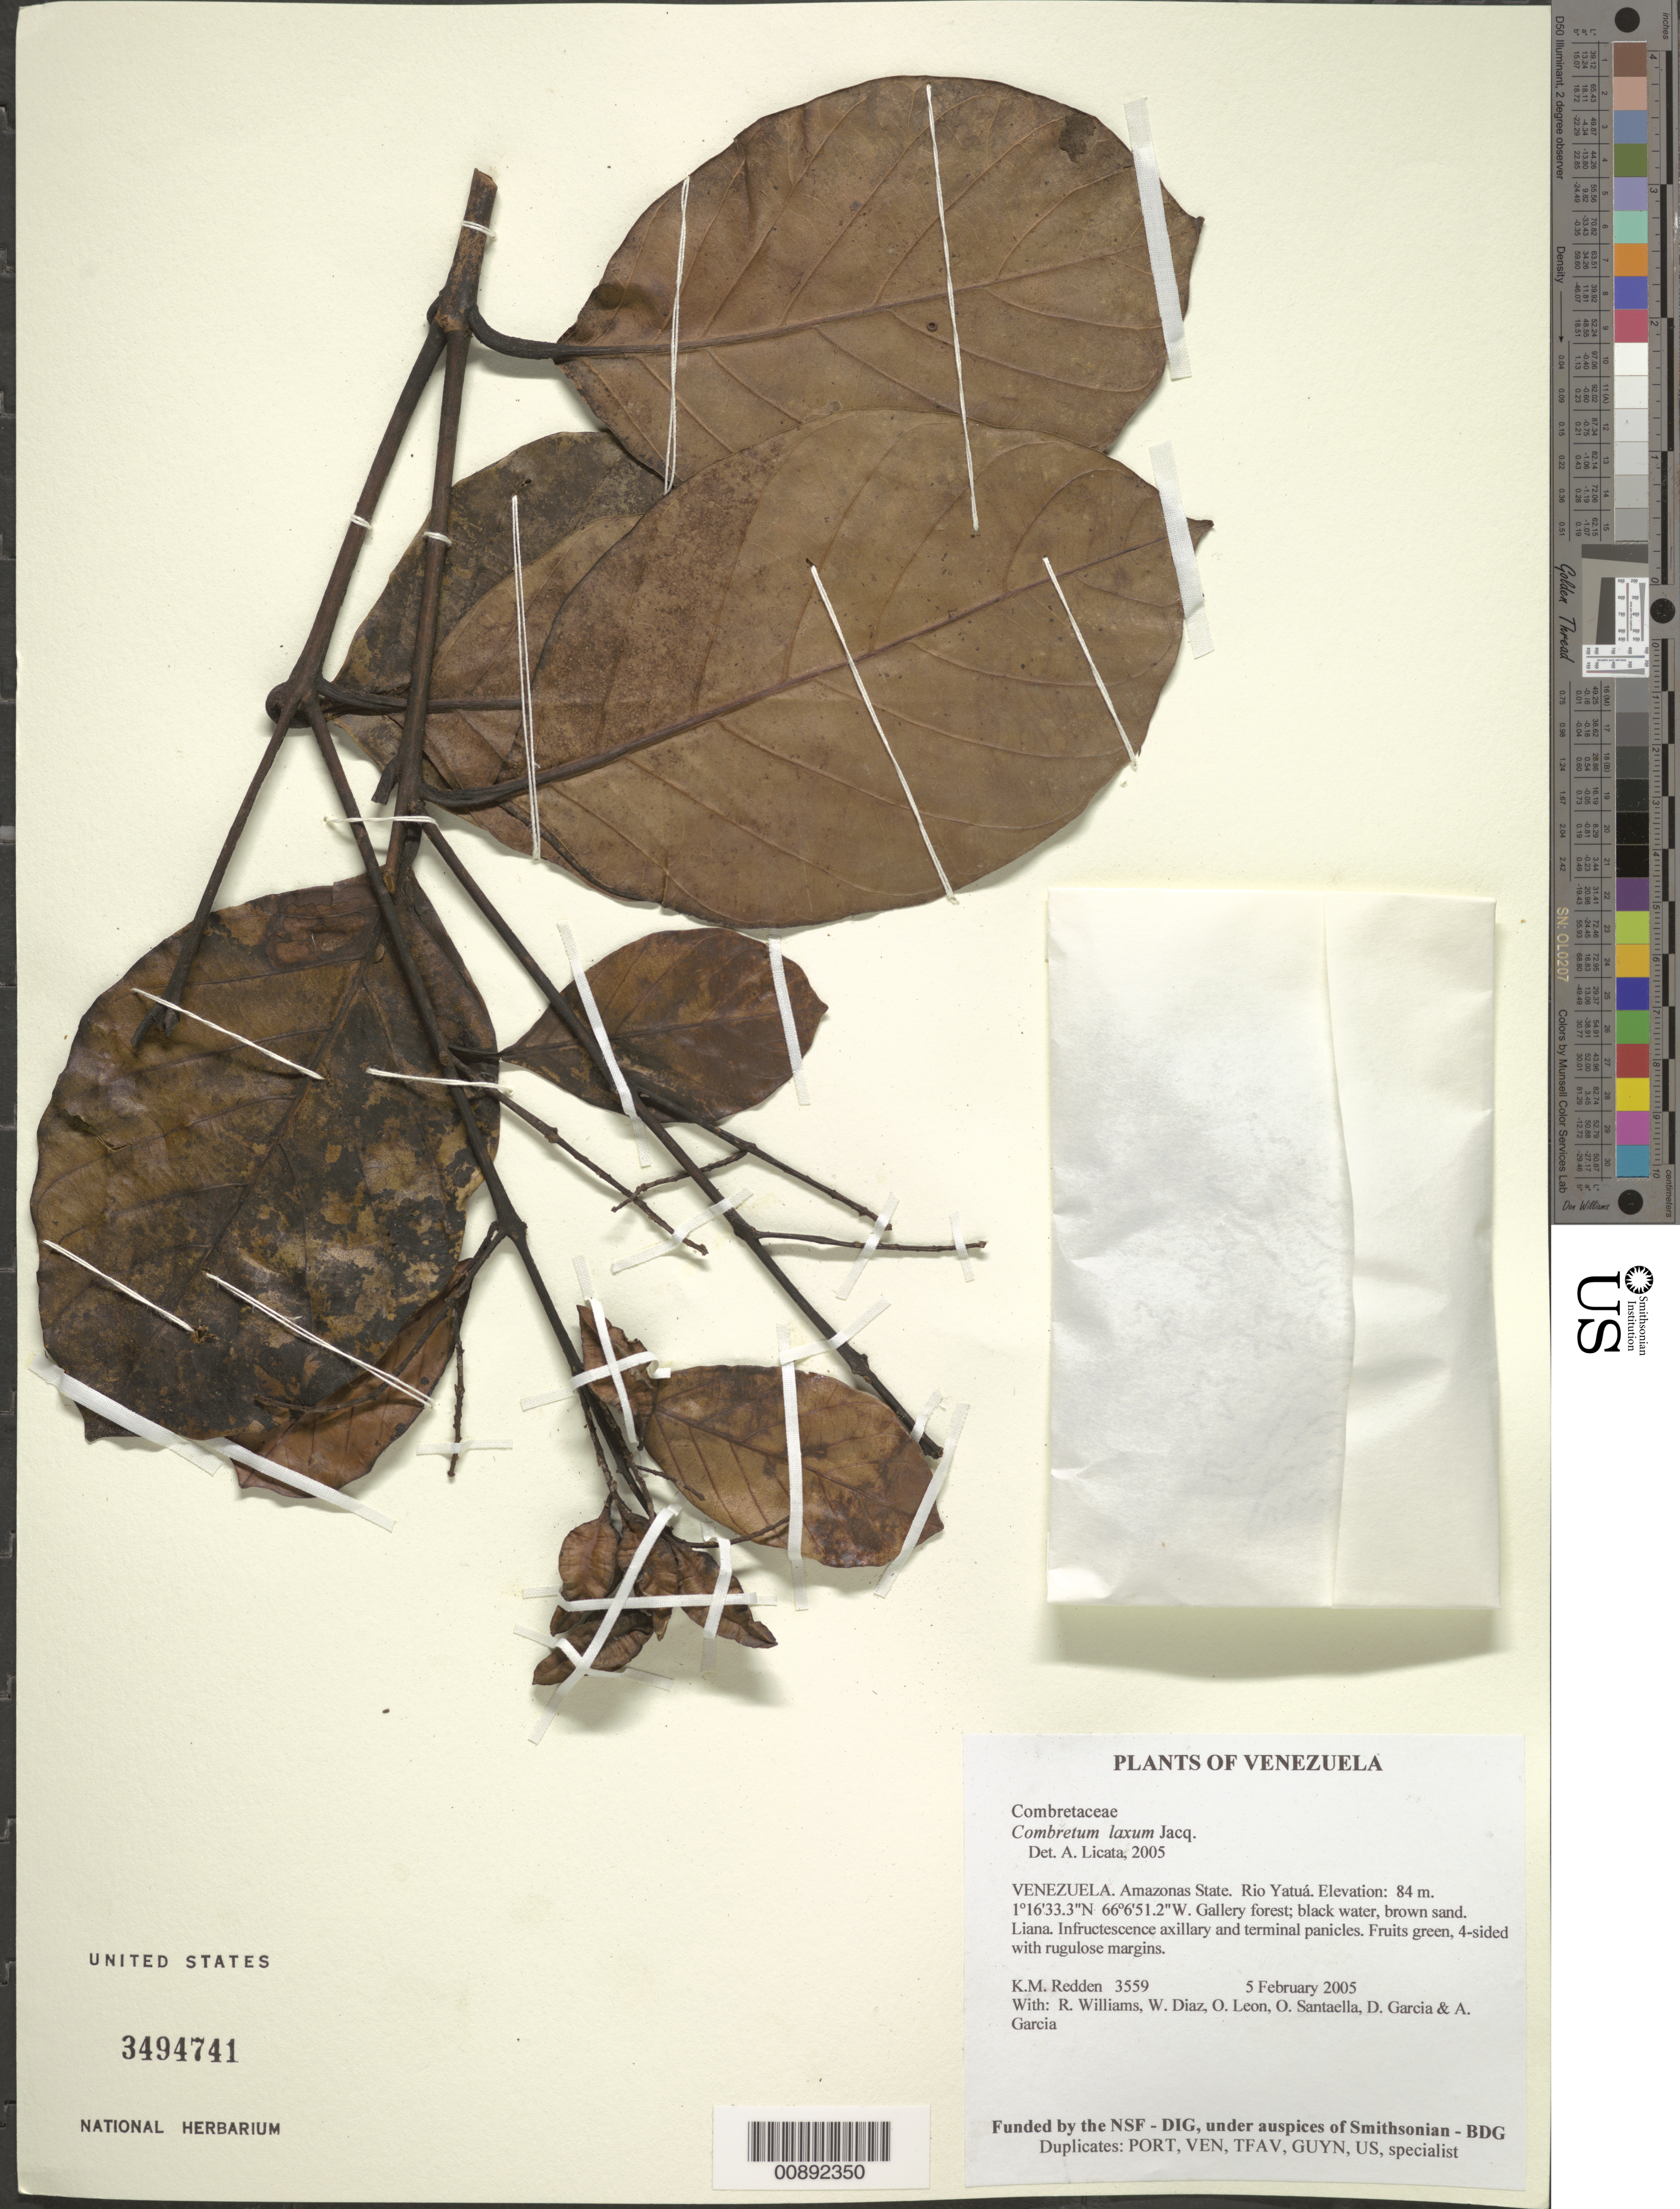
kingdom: Plantae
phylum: Tracheophyta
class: Magnoliopsida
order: Myrtales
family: Combretaceae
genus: Combretum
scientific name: Combretum laxum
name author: Jacq.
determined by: Licata, A., (PORT), Univ. Nac. Exp. de los Llanos Ezequiel Zamora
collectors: K. M. Redden, R. Williams, W. Díaz P., O. León, O. Santaella, D. Garcia & A. Garcia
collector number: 3559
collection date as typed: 5 February 2005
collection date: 2005-02-05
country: Venezuela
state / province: Amazonas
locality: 18 - Rio Yatuá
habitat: Gallery forest; black water, brown sand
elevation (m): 84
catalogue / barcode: US 3494741